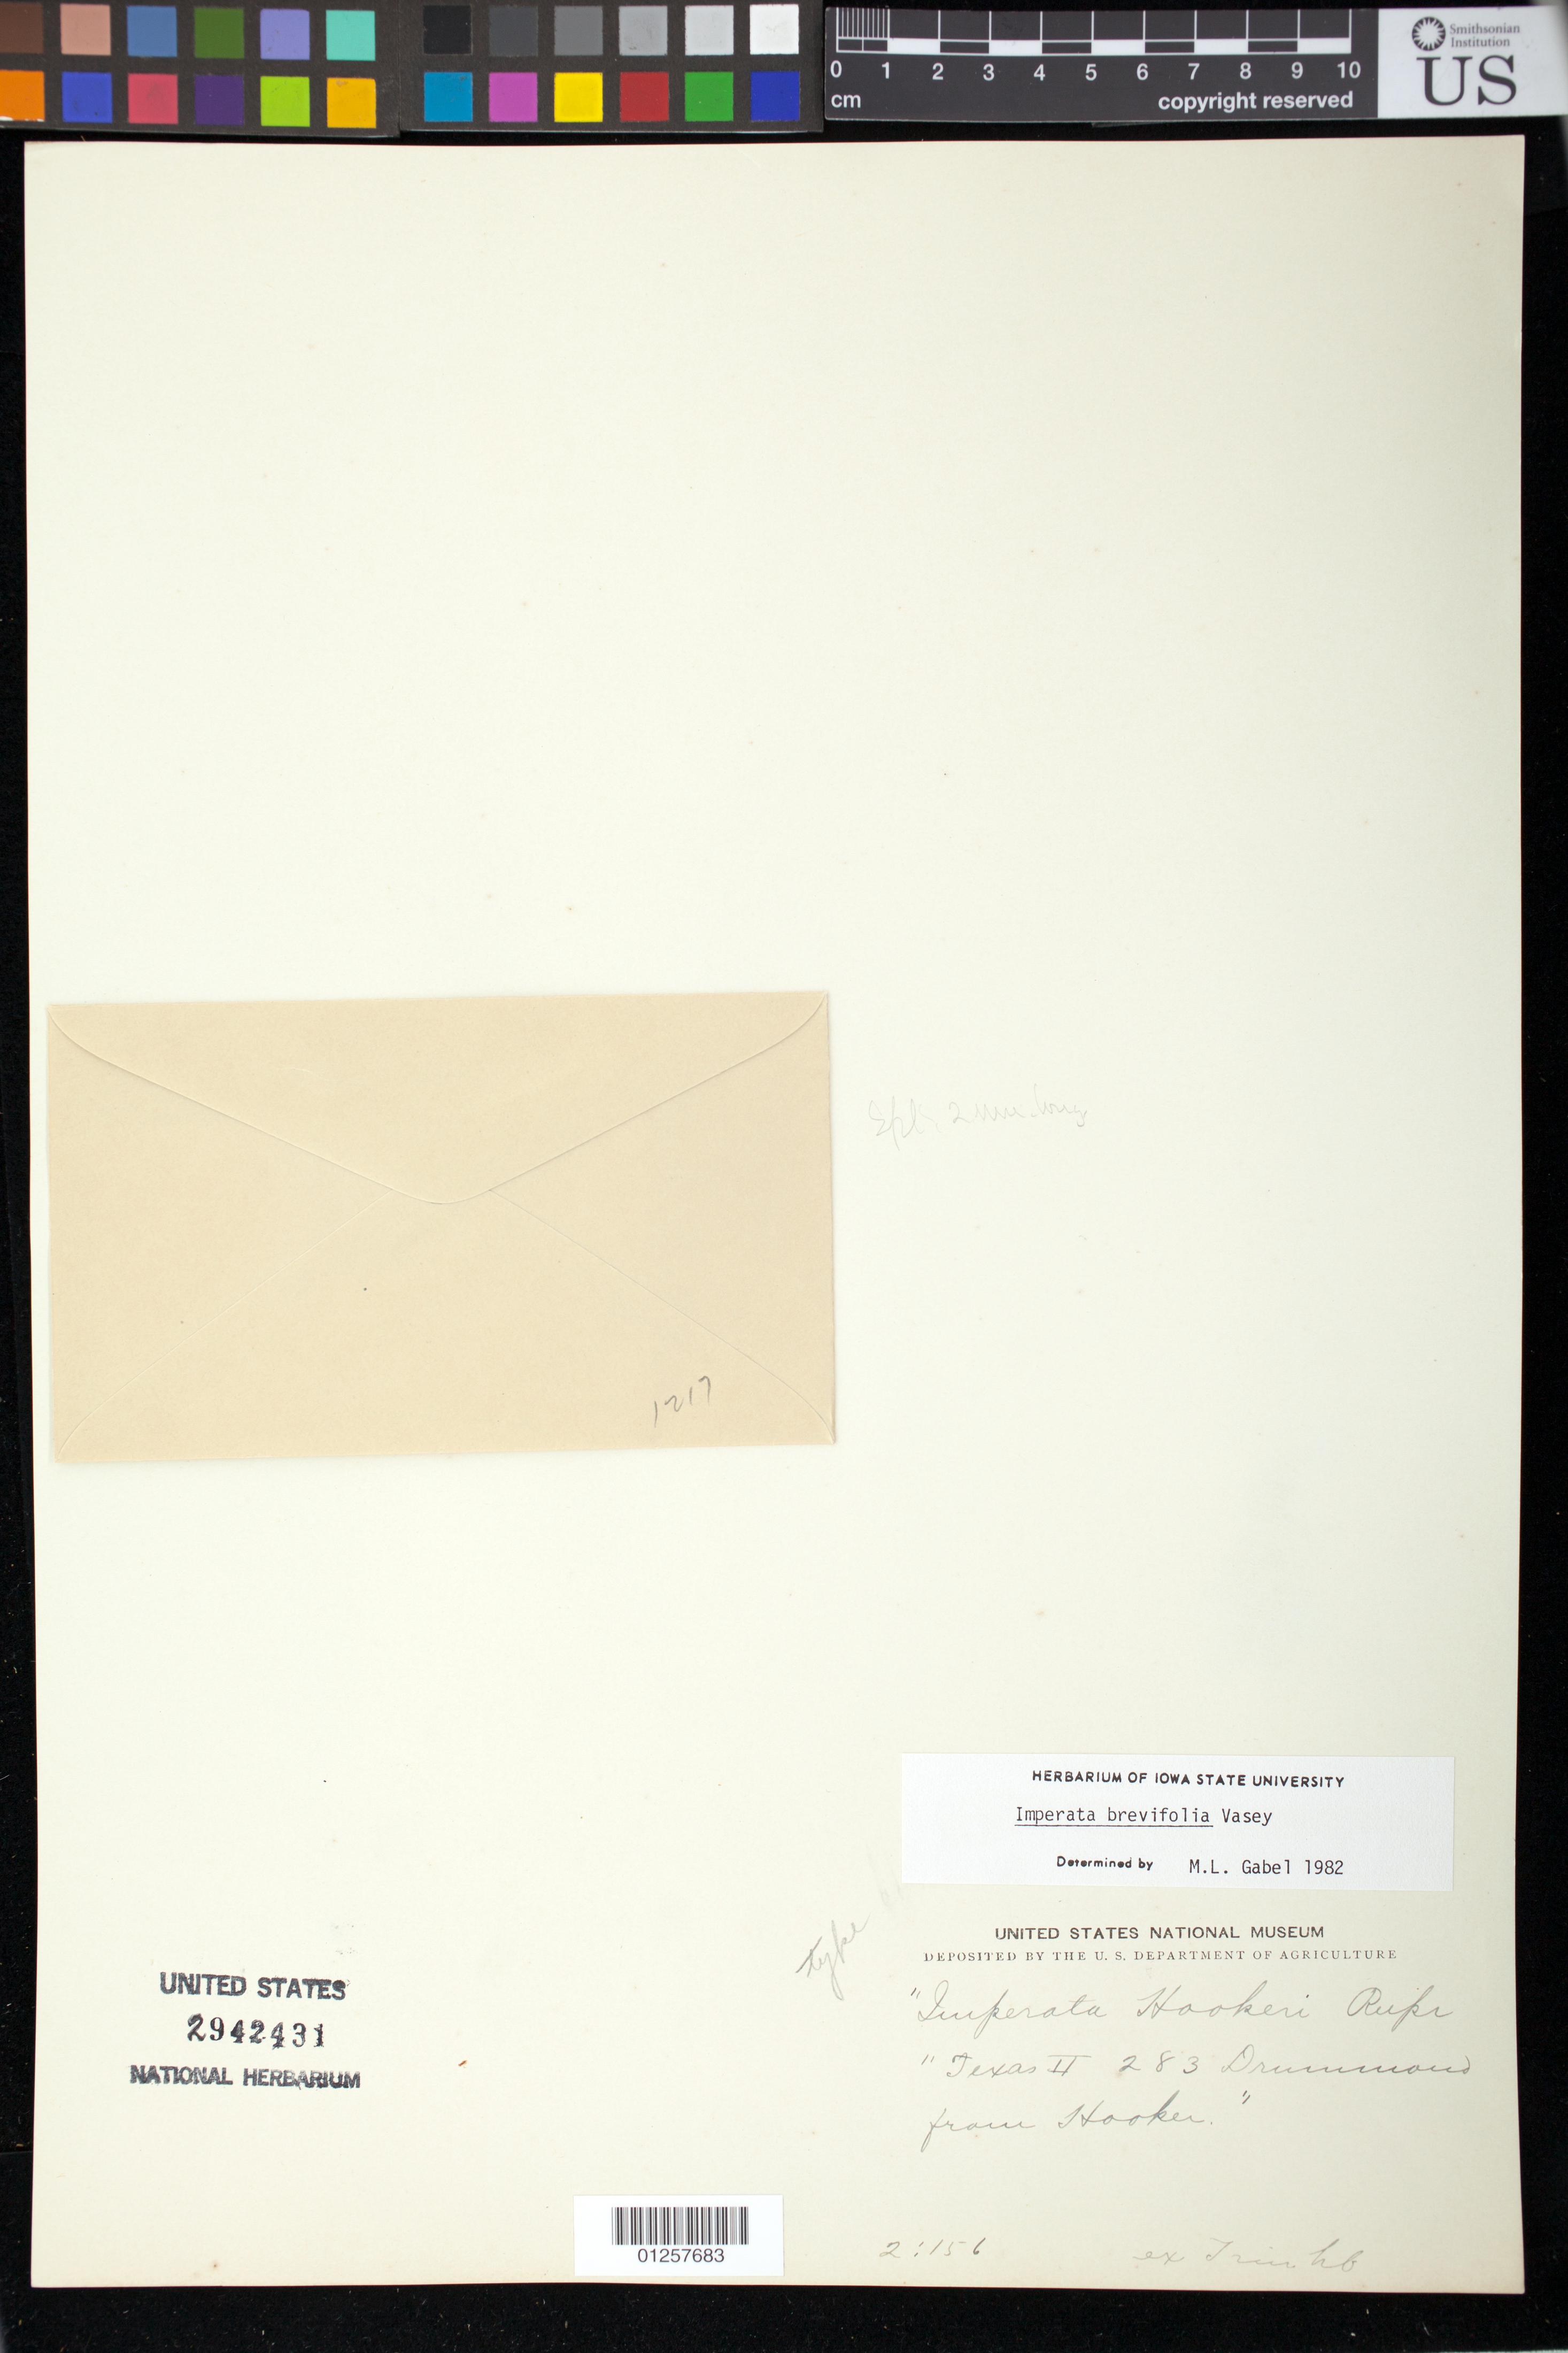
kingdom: Plantae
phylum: Tracheophyta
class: Liliopsida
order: Poales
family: Poaceae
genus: Imperata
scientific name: Imperata arundinacea subsp. hookeri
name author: Rupr. ex Andersson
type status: Possible Type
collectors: T. Drummond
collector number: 283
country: United States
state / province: Texas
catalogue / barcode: US 2942431